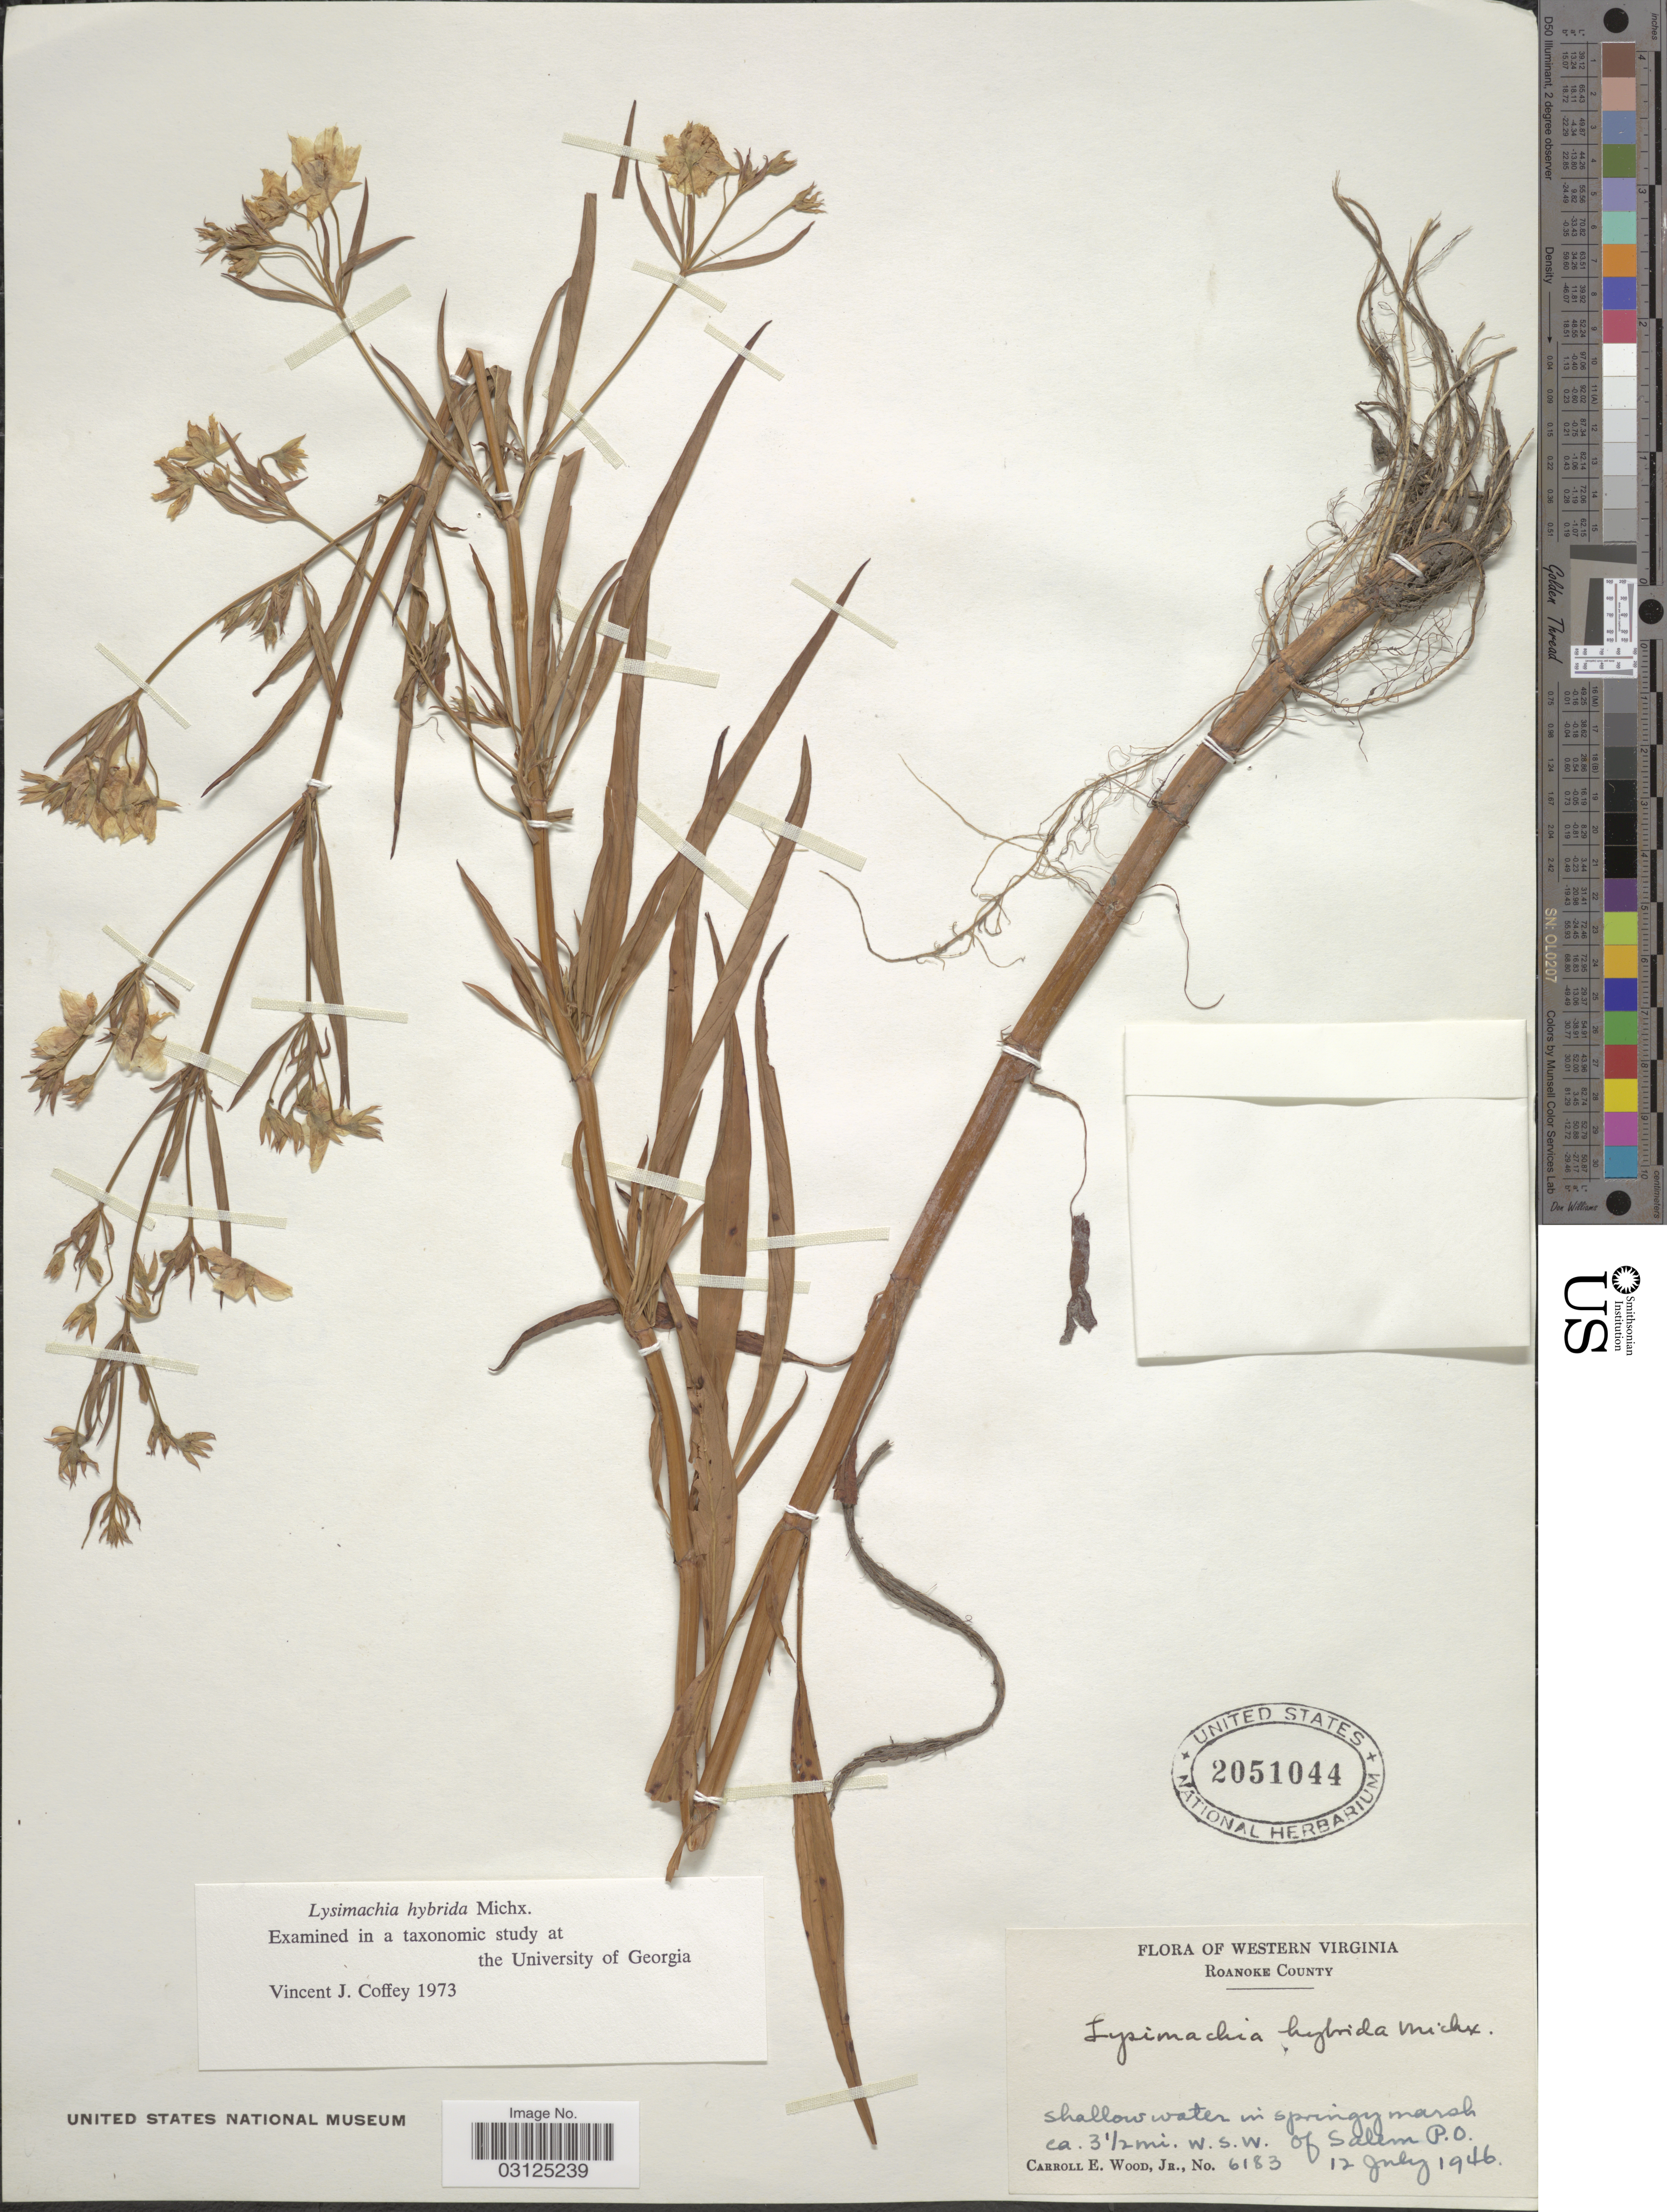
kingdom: Plantae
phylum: Tracheophyta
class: Magnoliopsida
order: Ericales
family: Primulaceae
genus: Lysimachia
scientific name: Lysimachia hybrida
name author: Michx.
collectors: C. E. Wood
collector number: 6183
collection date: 1946-07-12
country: United States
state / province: Virginia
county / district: Roanoke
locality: Western Virginia. Roanoke County, ca. 3½ mi W.S.W. of Salem P. O.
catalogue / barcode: US 2051044